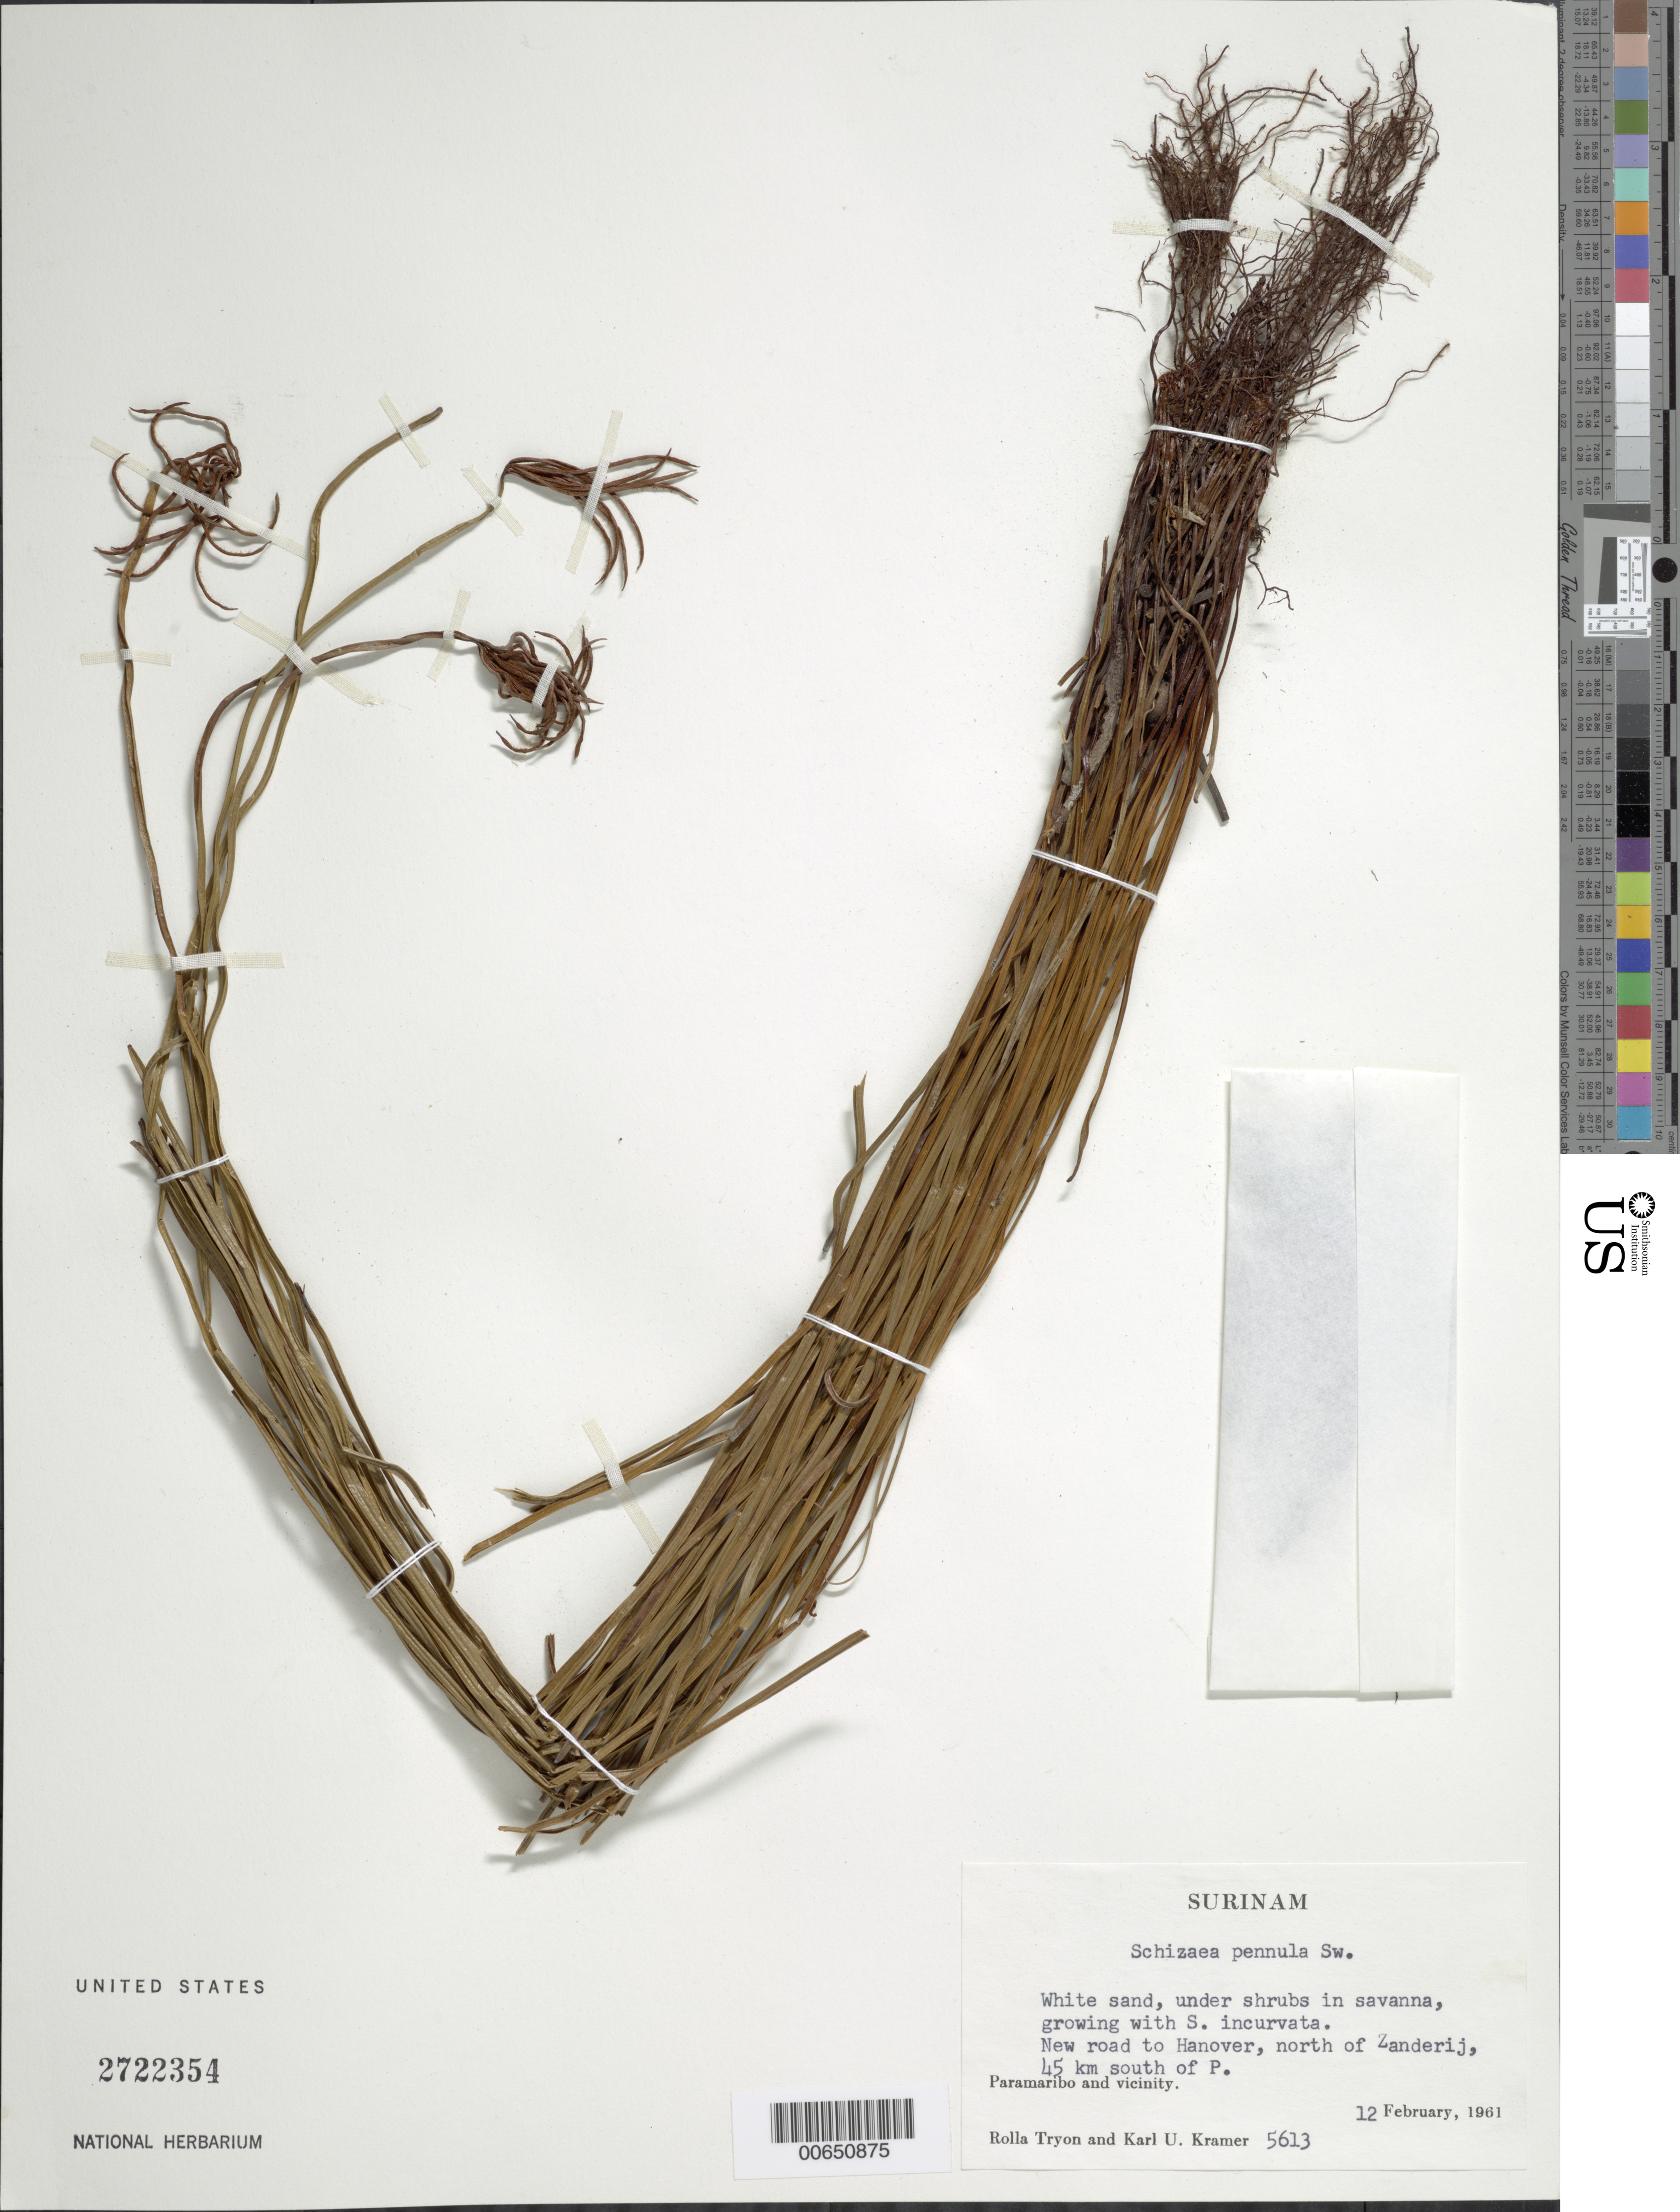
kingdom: Plantae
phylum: Tracheophyta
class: Polypodiopsida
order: Schizaeales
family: Schizaeaceae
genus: Actinostachys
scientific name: Actinostachys pennula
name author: (Sw.) Hook.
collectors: R. M. Tryon & K. U. Kramer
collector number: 5613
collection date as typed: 12-Feb-61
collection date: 1961-02-12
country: Suriname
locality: Hanover, new road to, N of Zanderij, 45 km S of Paramaribo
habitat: White sand, under shrubs in savanna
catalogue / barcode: US 2722354